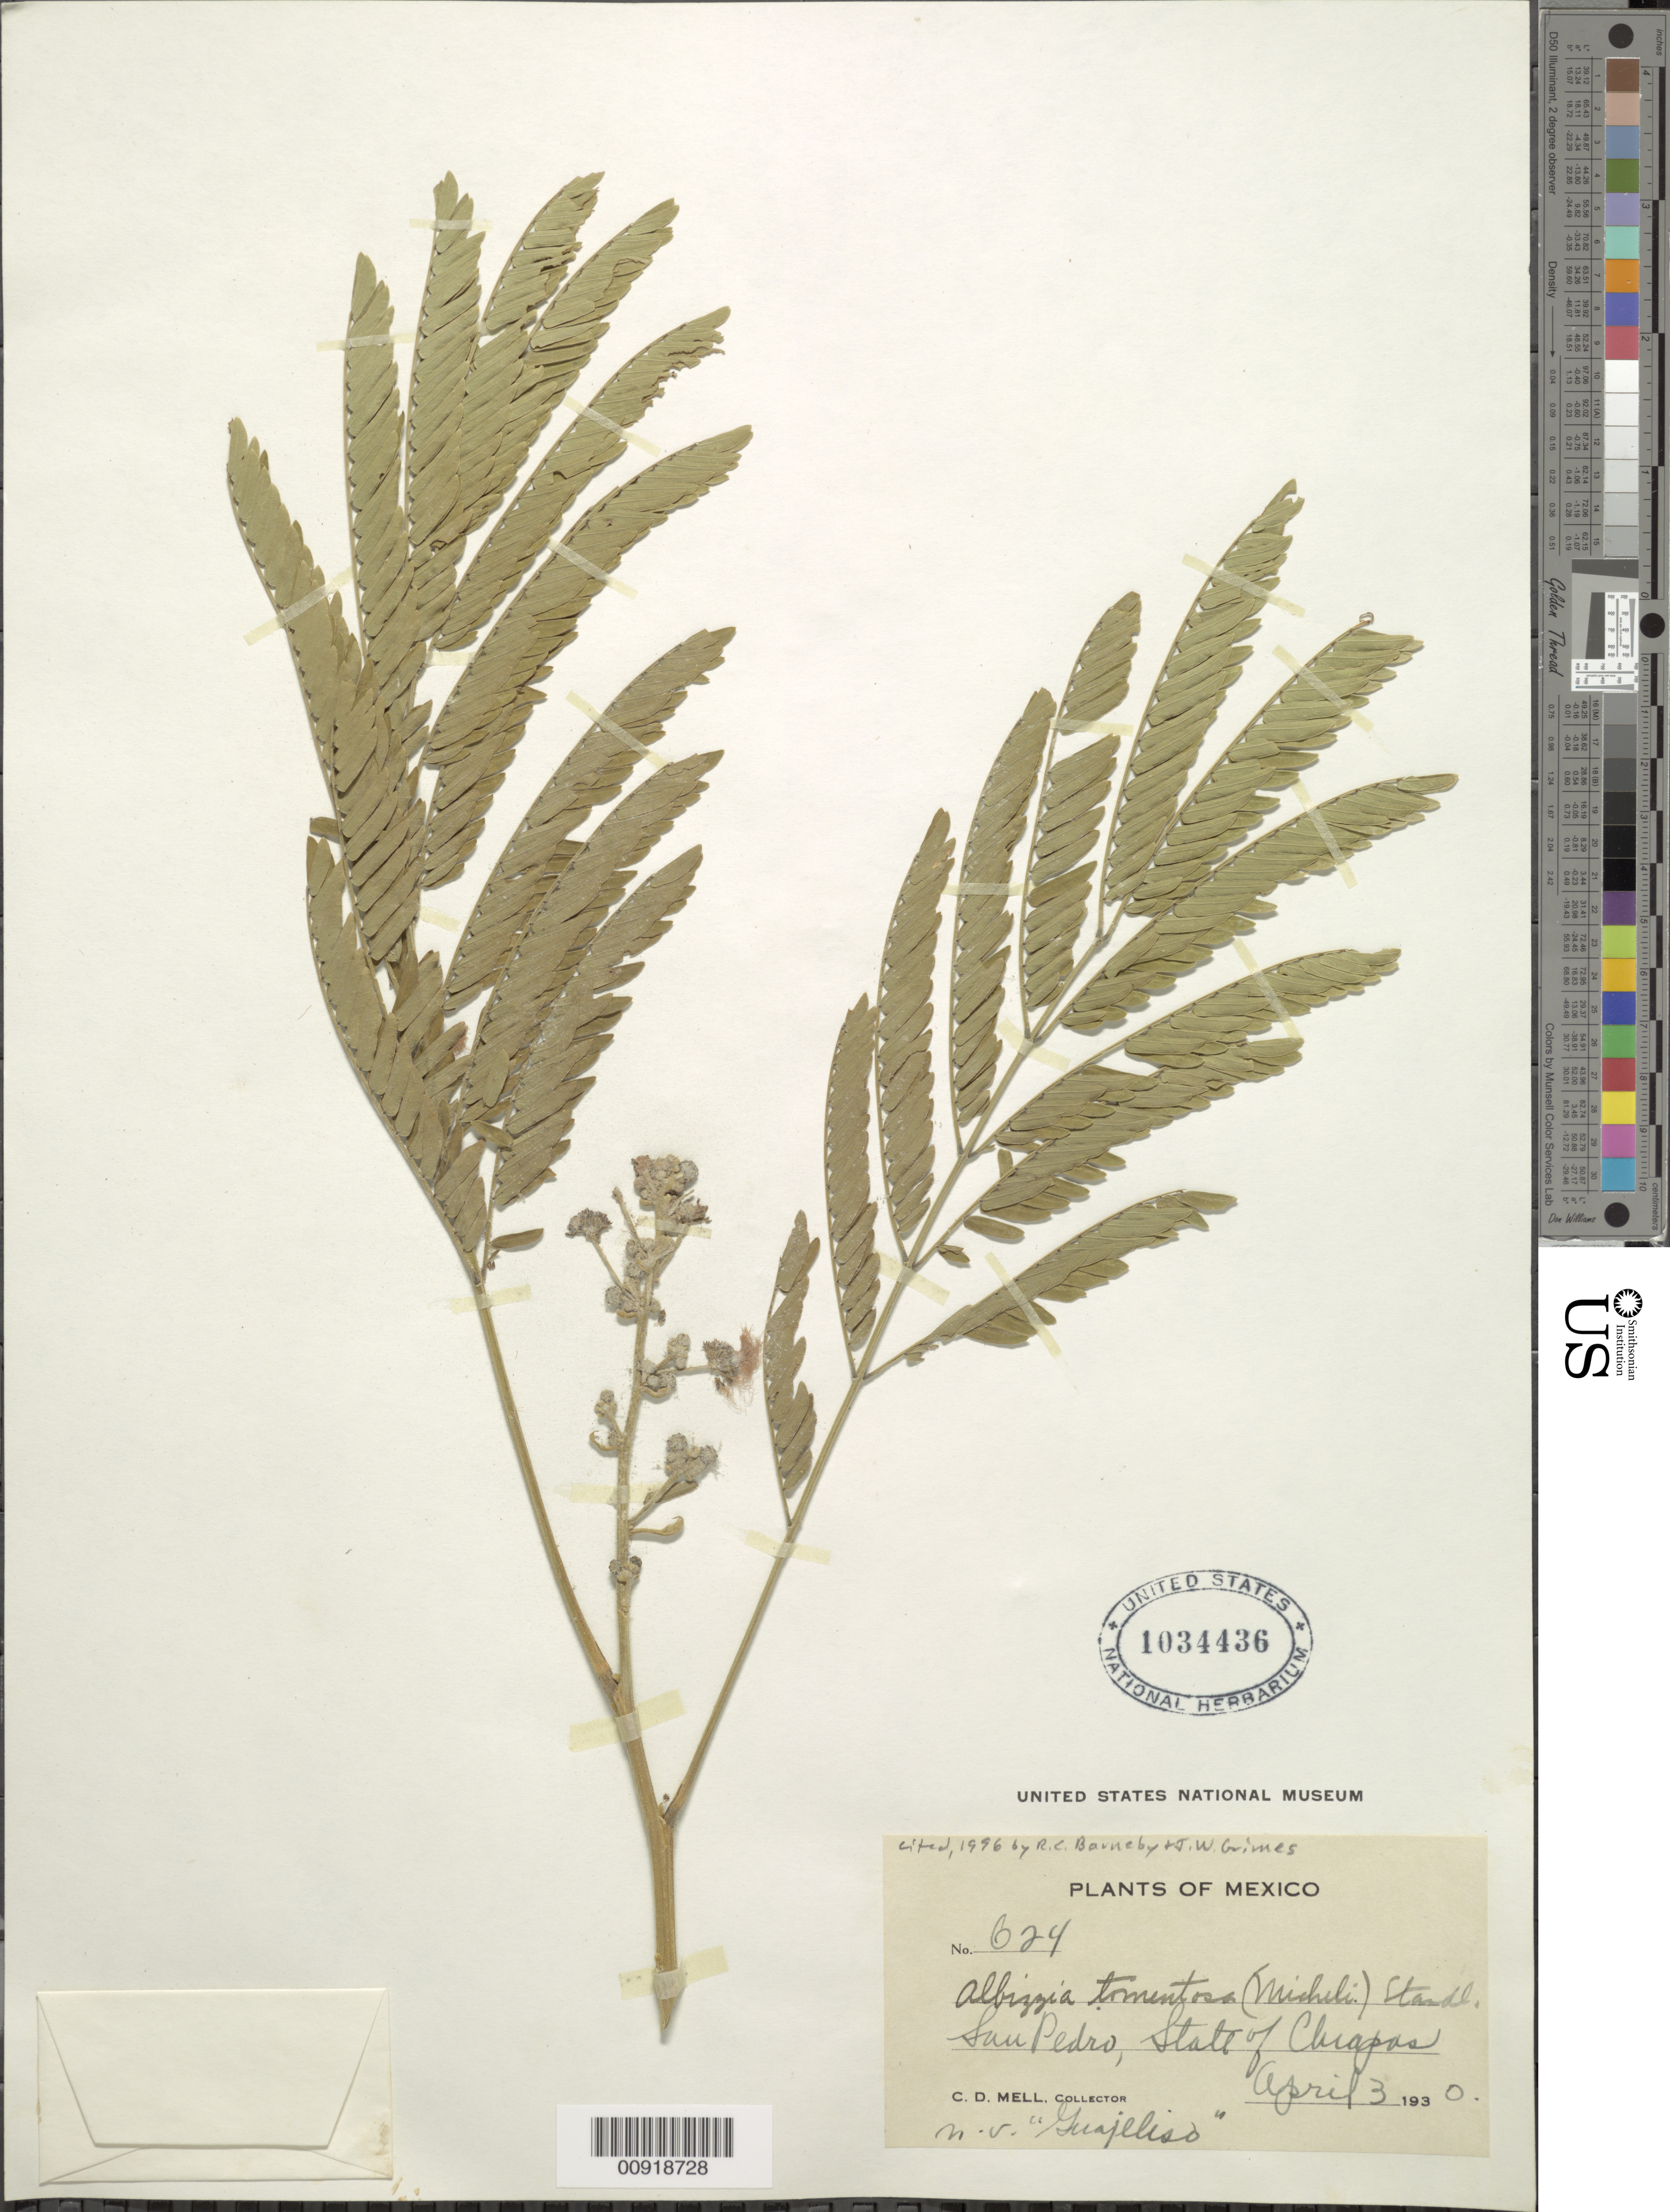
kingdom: Plantae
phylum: Tracheophyta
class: Magnoliopsida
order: Fabales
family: Fabaceae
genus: Pseudalbizzia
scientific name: Pseudalbizzia tomentosa var. tomentosa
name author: (Micheli) Koenen & Duno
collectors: C. D. Mell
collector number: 624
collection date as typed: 03 Apr 1930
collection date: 1930-04-03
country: Mexico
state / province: Chiapas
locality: San Pedro, State of Chiapas.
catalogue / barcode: US 1034436